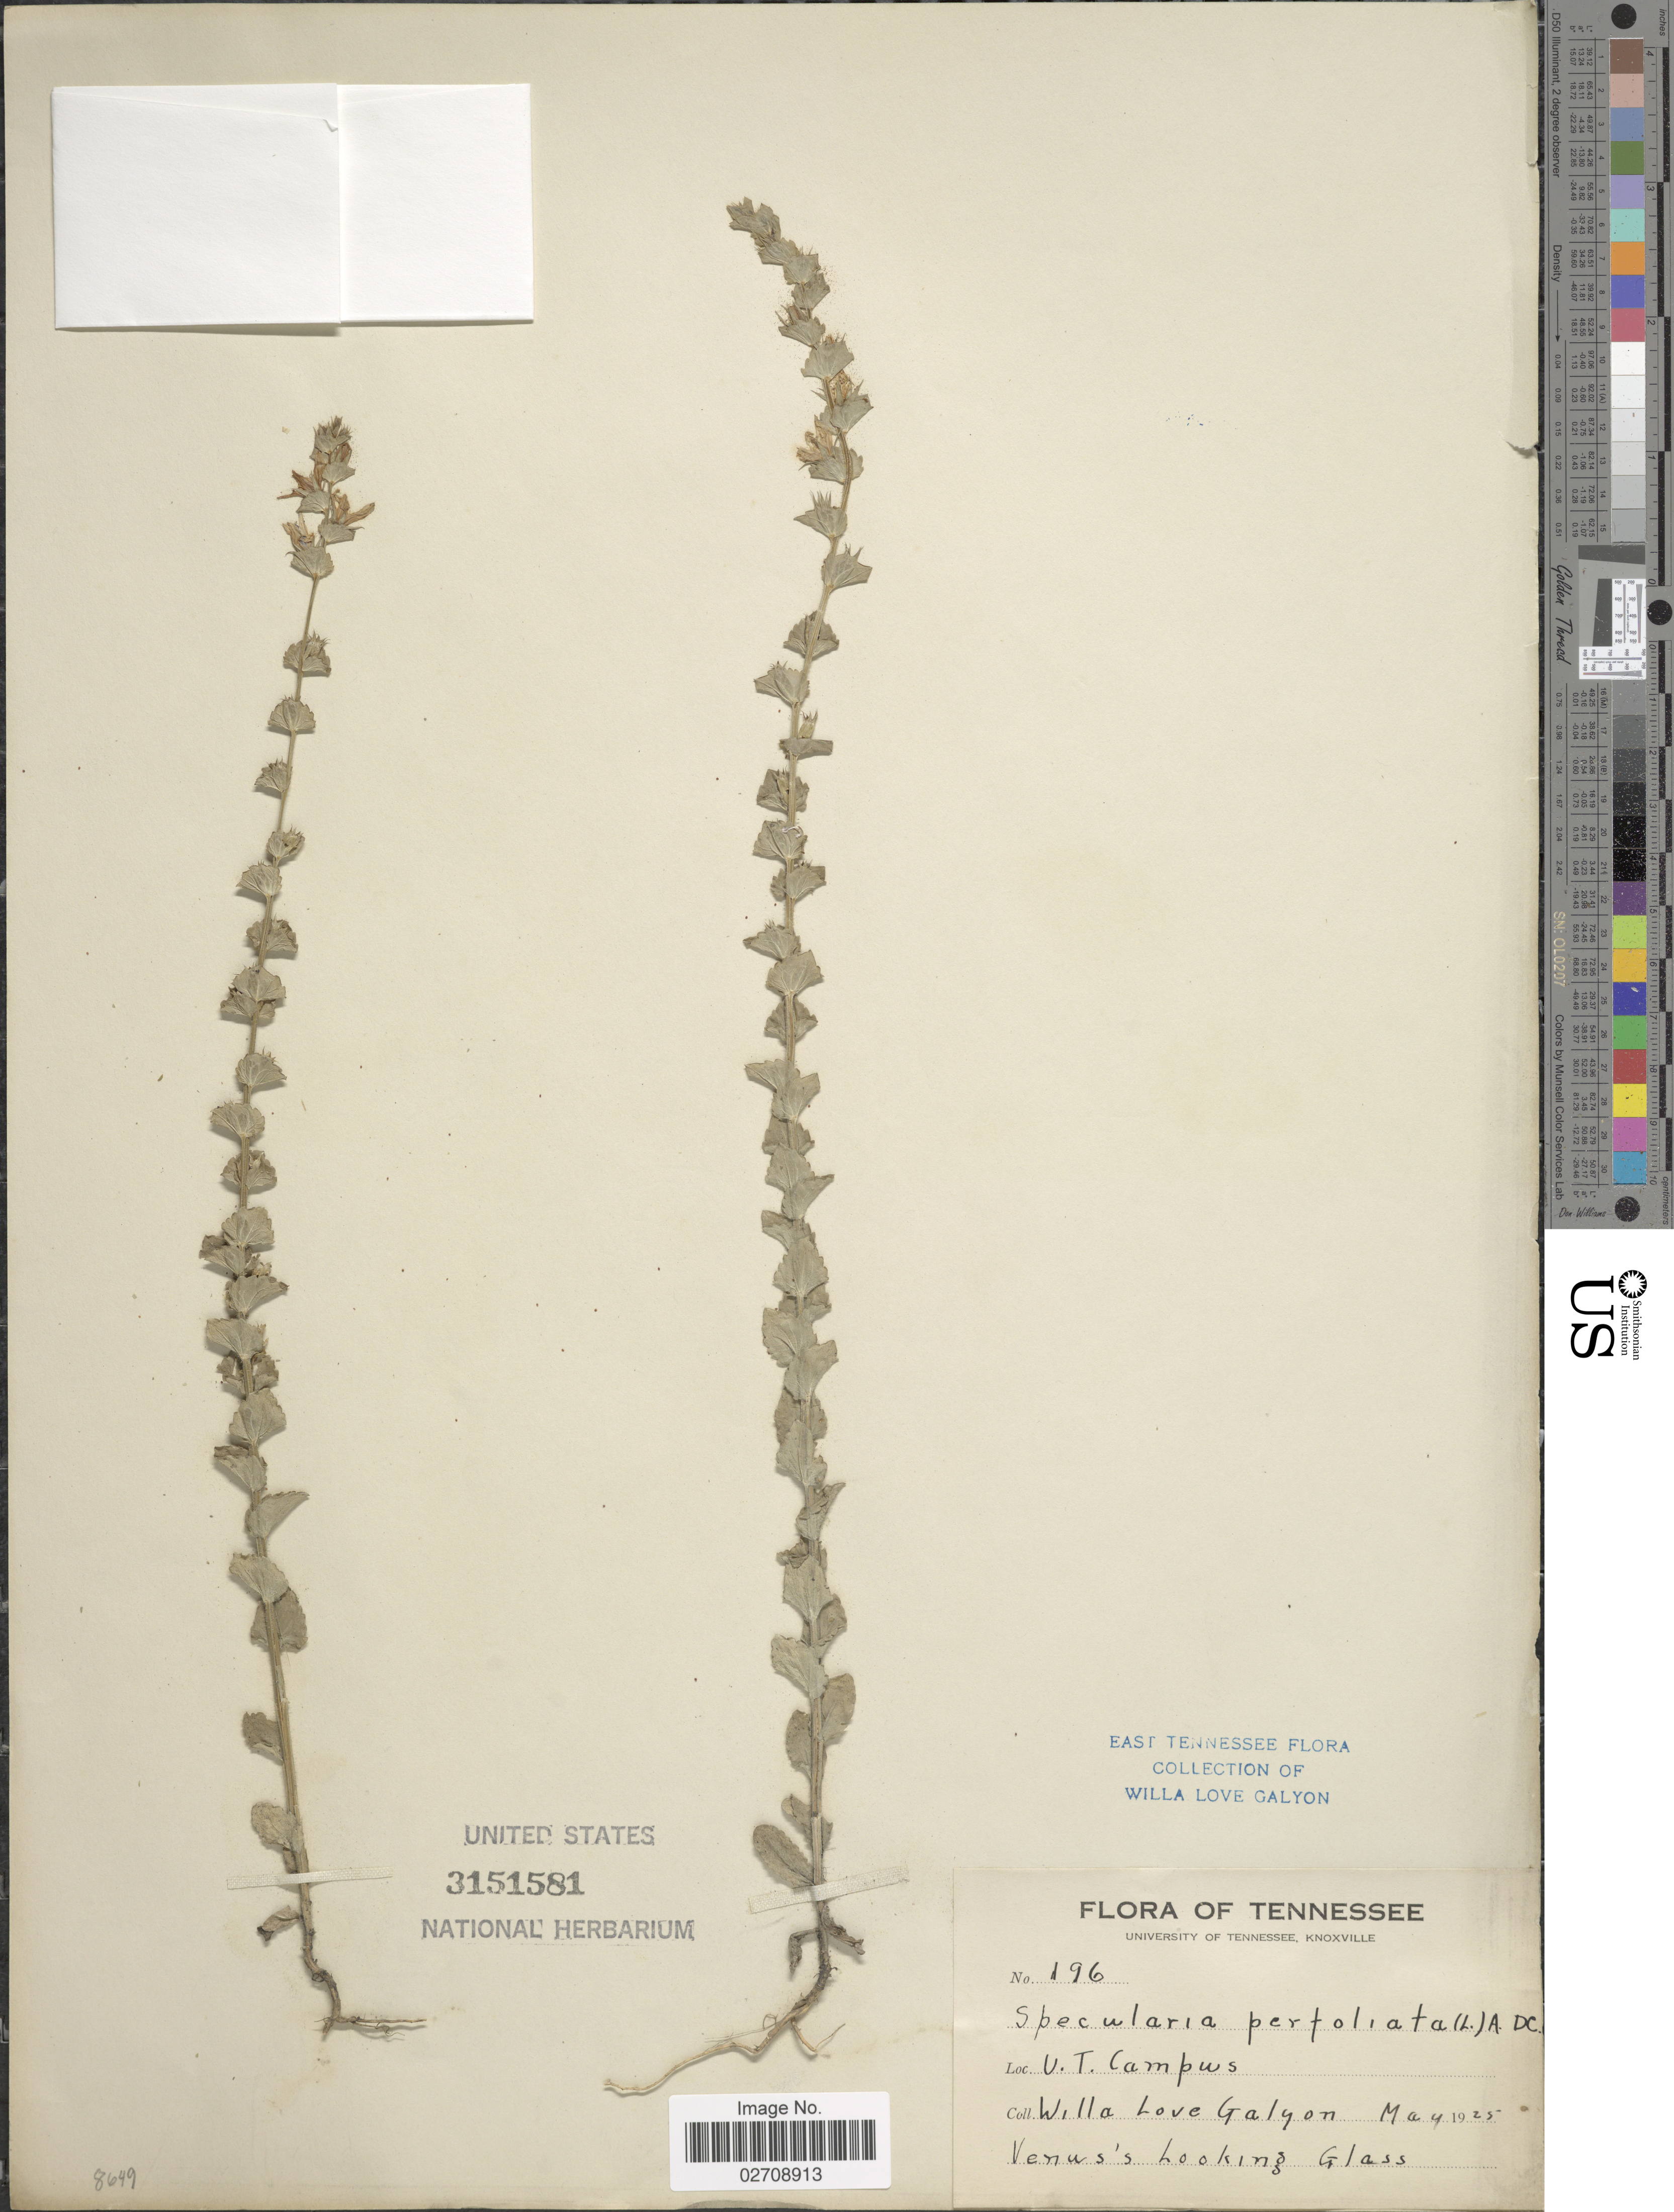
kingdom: Plantae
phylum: Tracheophyta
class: Magnoliopsida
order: Asterales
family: Campanulaceae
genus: Triodanis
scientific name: Triodanis perfoliata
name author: (L.) Nieuwl.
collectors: W. Galyon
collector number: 196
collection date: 1925-05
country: United States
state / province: Tennessee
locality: V.T. Campus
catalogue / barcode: US 3151581